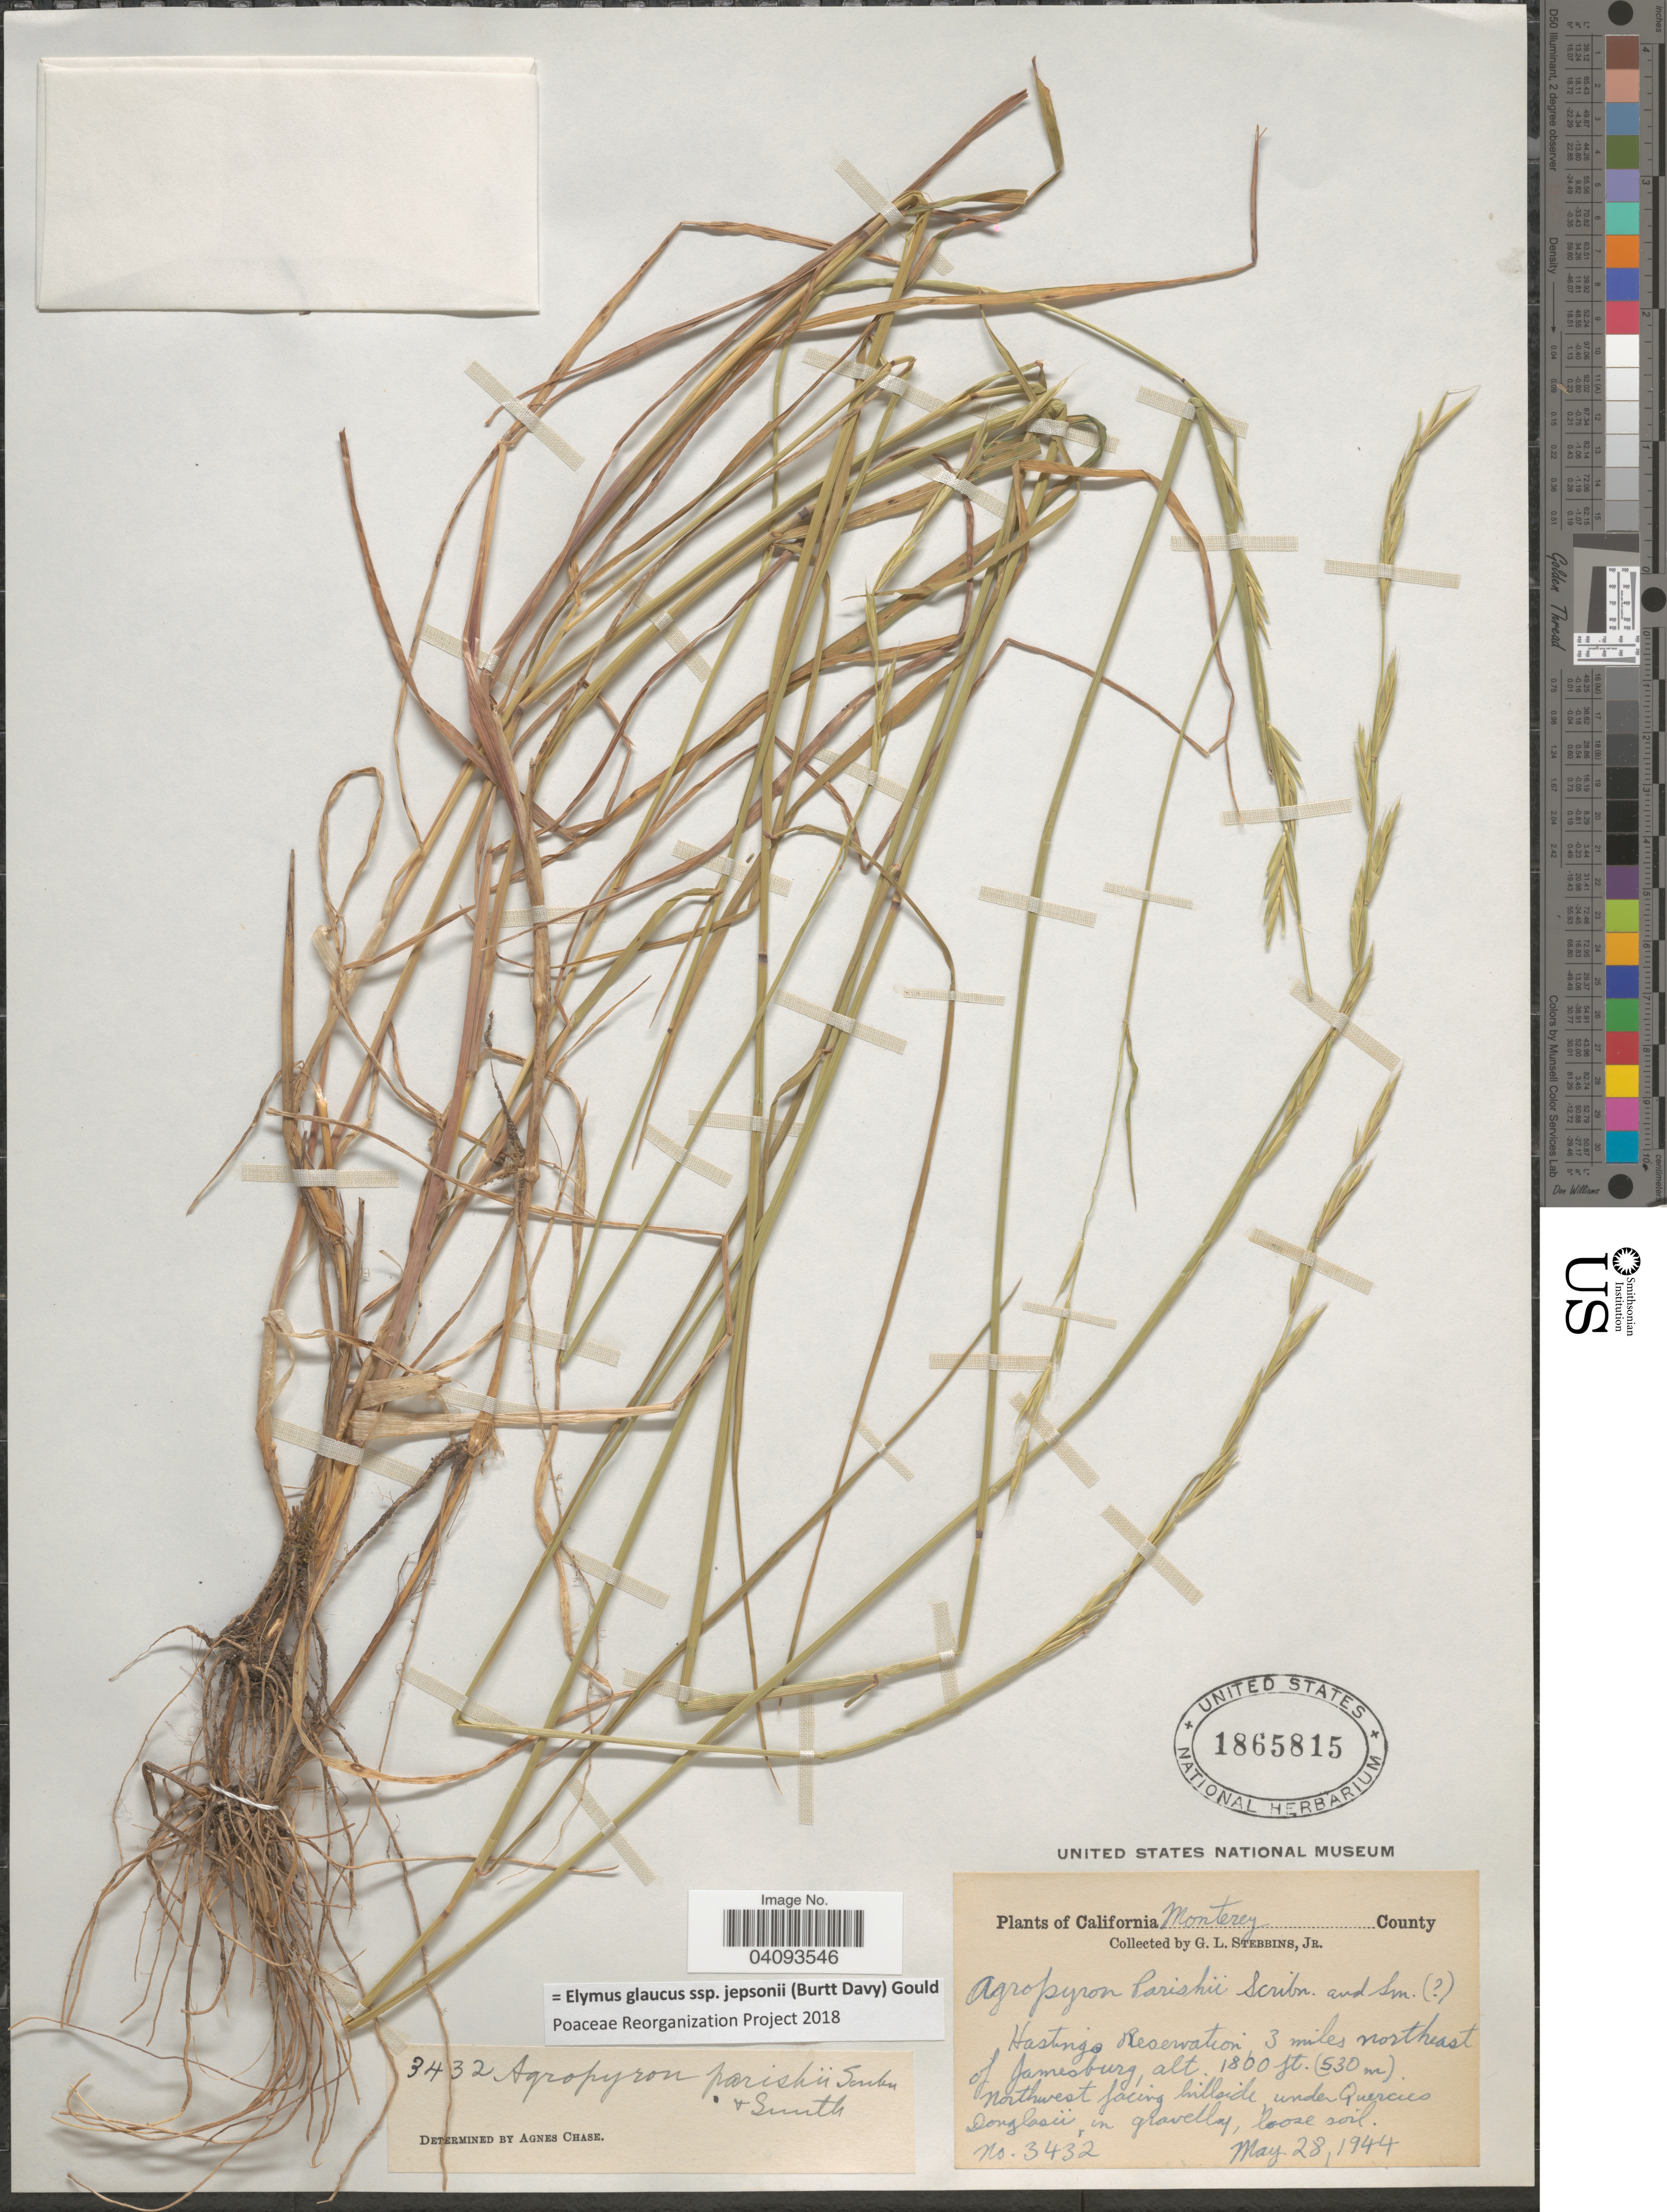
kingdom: Plantae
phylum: Tracheophyta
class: Liliopsida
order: Poales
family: Poaceae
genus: Elymus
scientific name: Elymus glaucus subsp. jepsonii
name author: (Burtt Davy) Gould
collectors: G. L. Stebbins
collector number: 3432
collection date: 1944-05-28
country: United States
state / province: California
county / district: Monterey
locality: Monterey County. Hastings Reservation 3 miles northeast of Jamesburg, northwest facing hillside under Quercie Donglasü,in gravelly, loose soil.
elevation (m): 549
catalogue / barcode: US 1865815